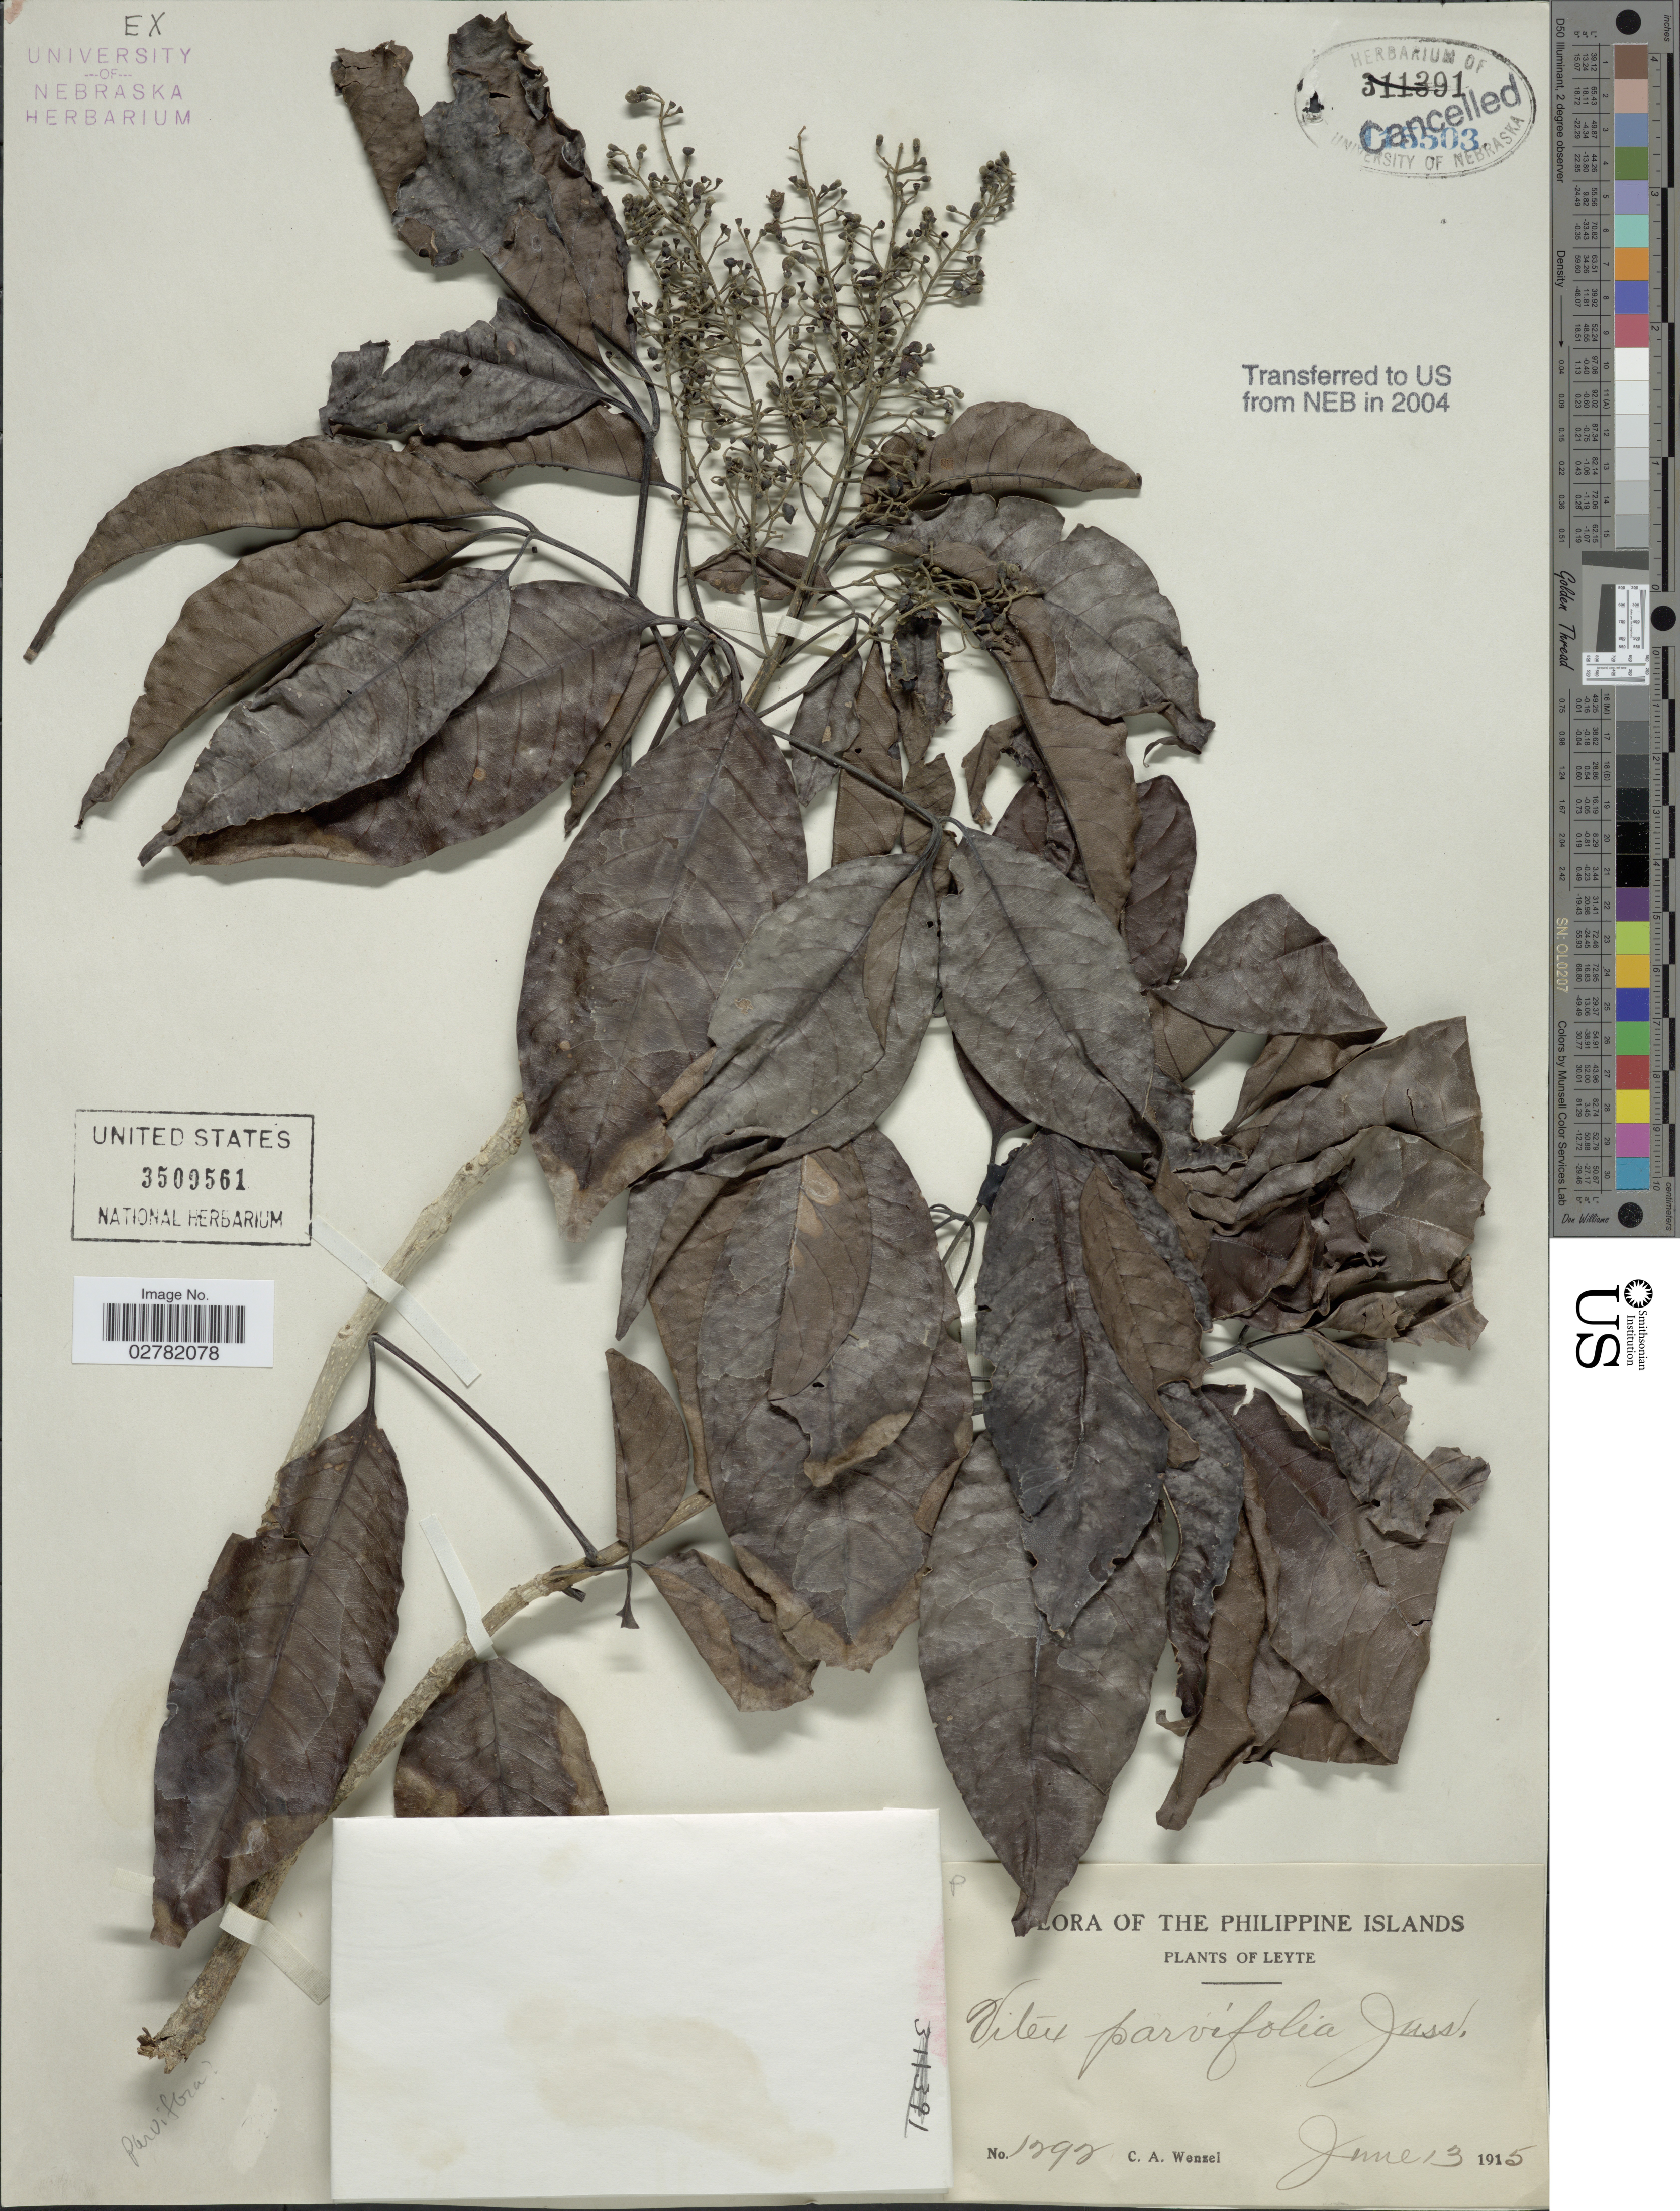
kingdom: Plantae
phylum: Tracheophyta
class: Magnoliopsida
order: Lamiales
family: Lamiaceae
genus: Vitex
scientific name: Vitex parviflora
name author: Juss.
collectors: C. Wenzel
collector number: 1292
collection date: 1915-06-13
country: Philippines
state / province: Eastern Visayas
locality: Philippine Islands. Leyte.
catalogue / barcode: US 3509561